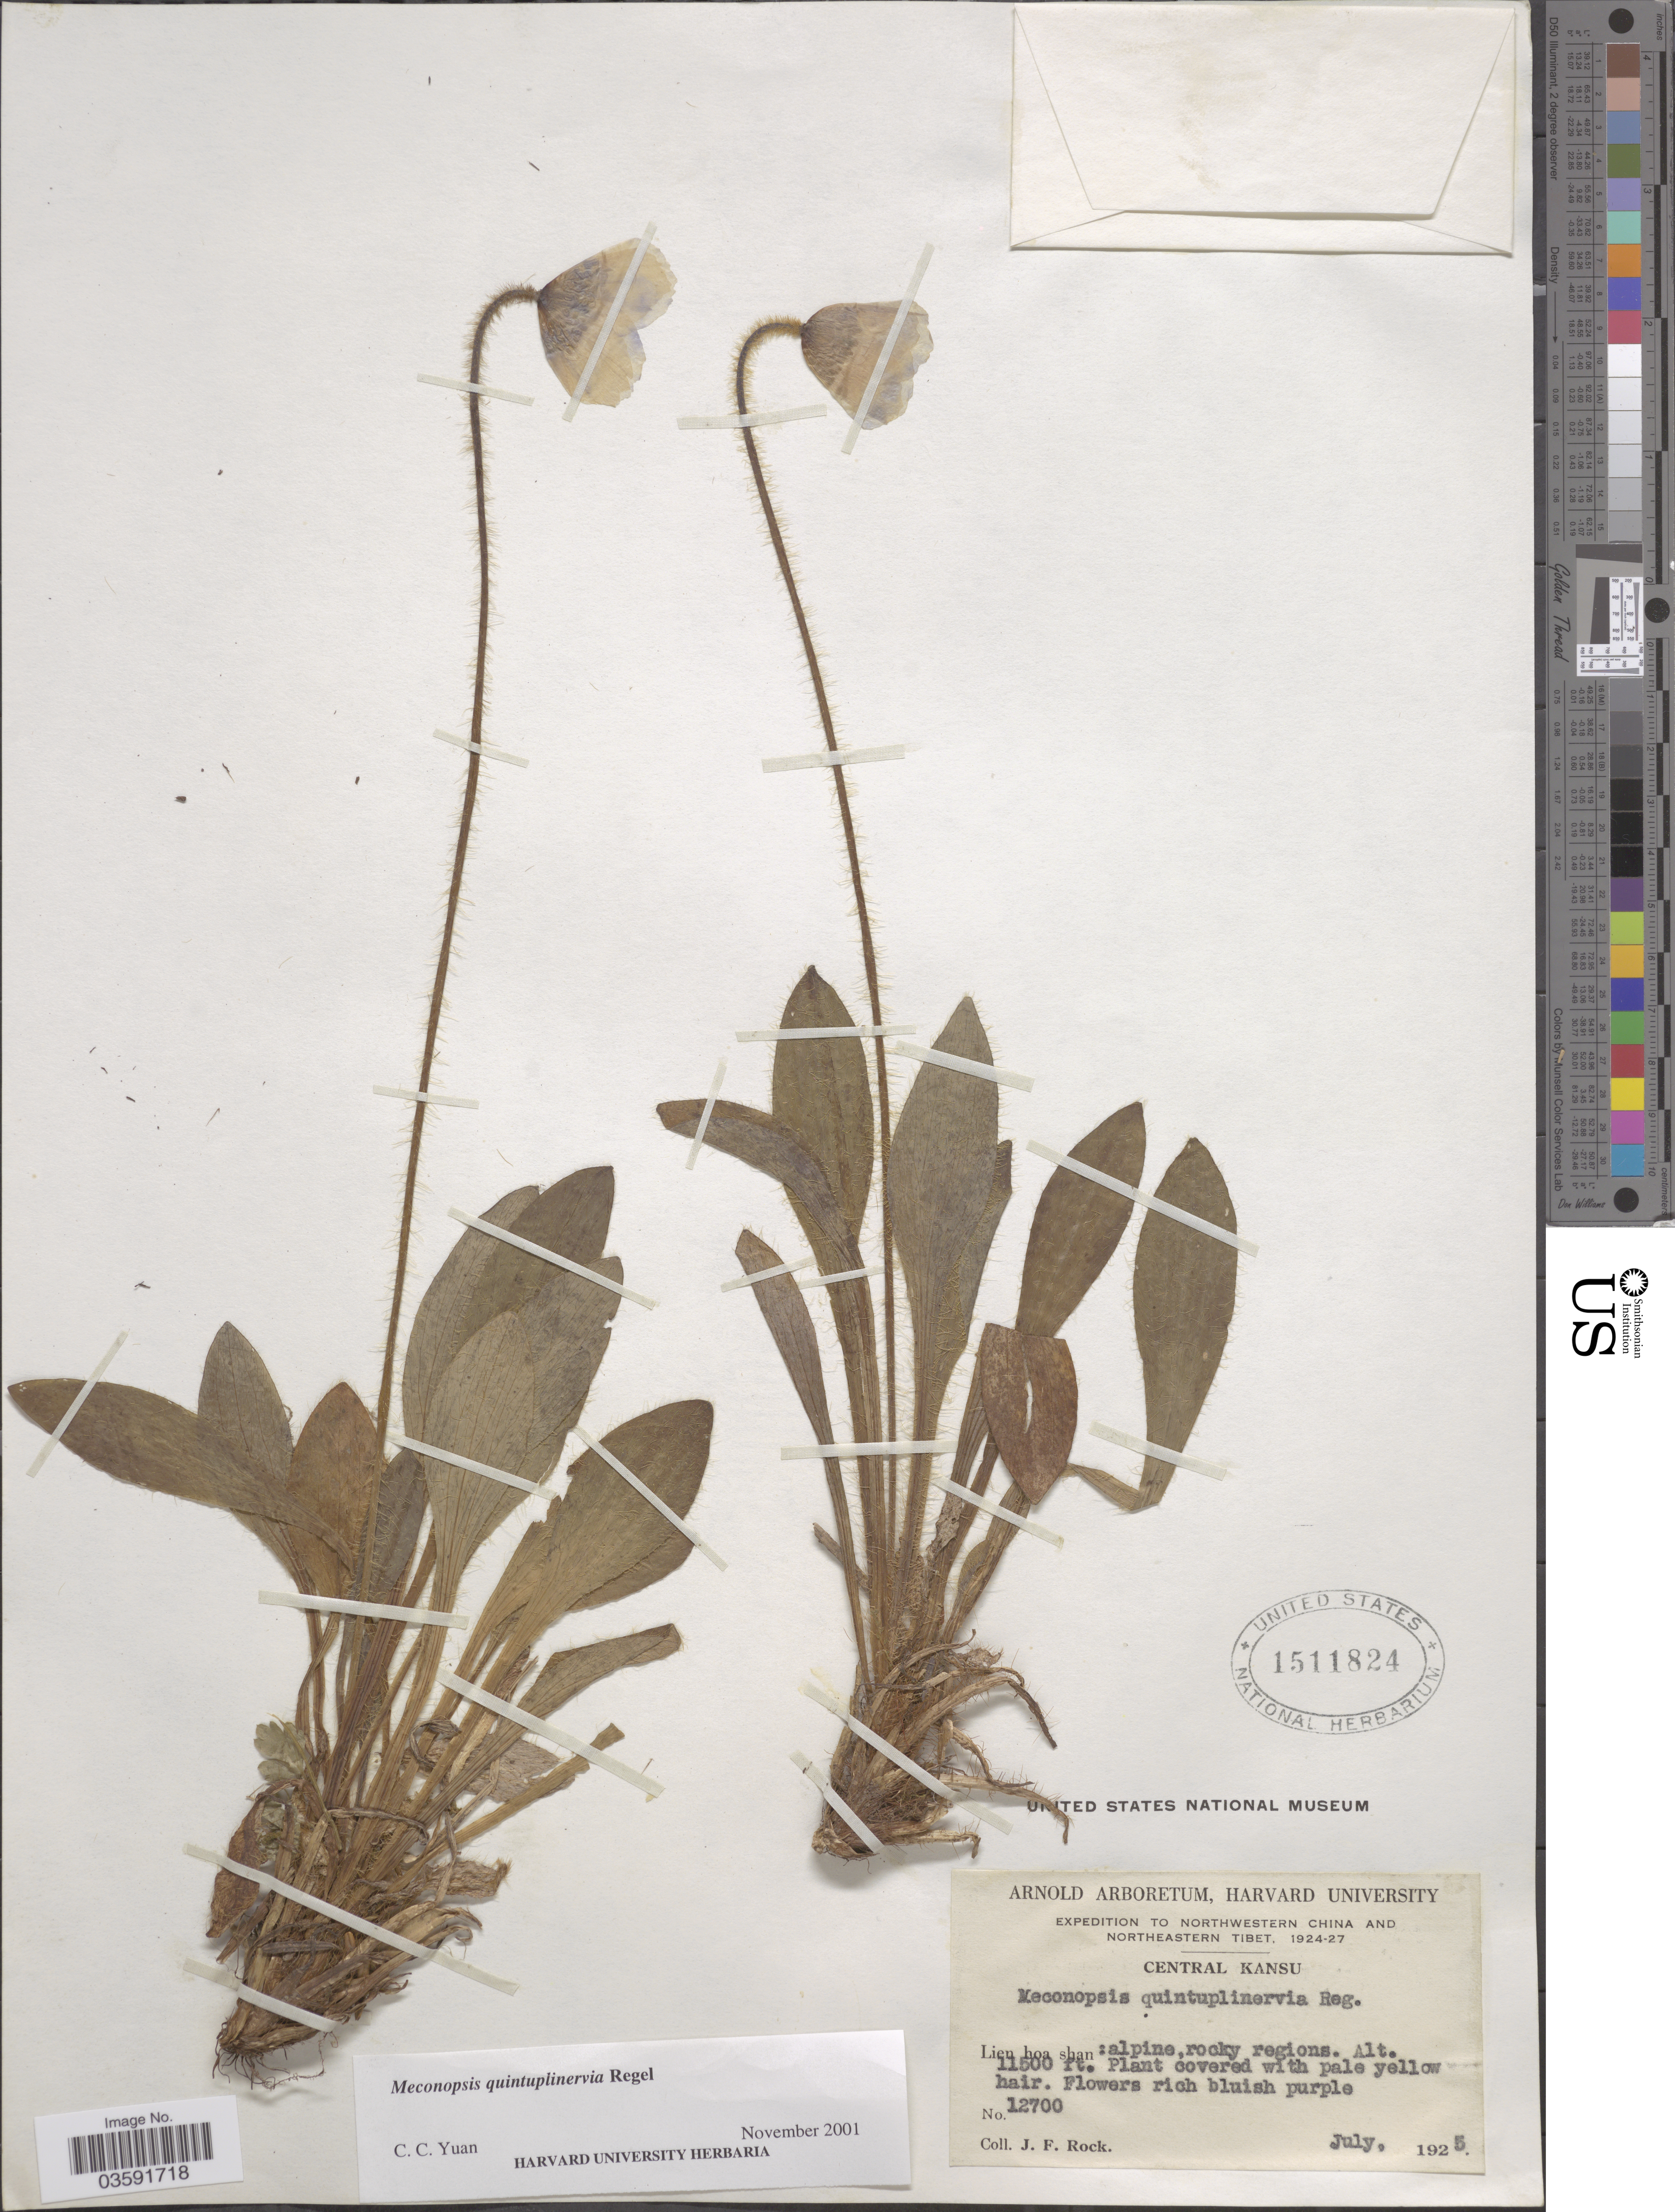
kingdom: Plantae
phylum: Tracheophyta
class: Magnoliopsida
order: Ranunculales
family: Papaveraceae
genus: Meconopsis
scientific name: Meconopsis quintuplinervia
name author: Regel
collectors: J. Rock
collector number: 12700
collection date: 1925-07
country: China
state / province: Gansu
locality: Northwestern China. Central Kansu. Lien hoa shan.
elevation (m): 3505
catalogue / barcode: US 1511824